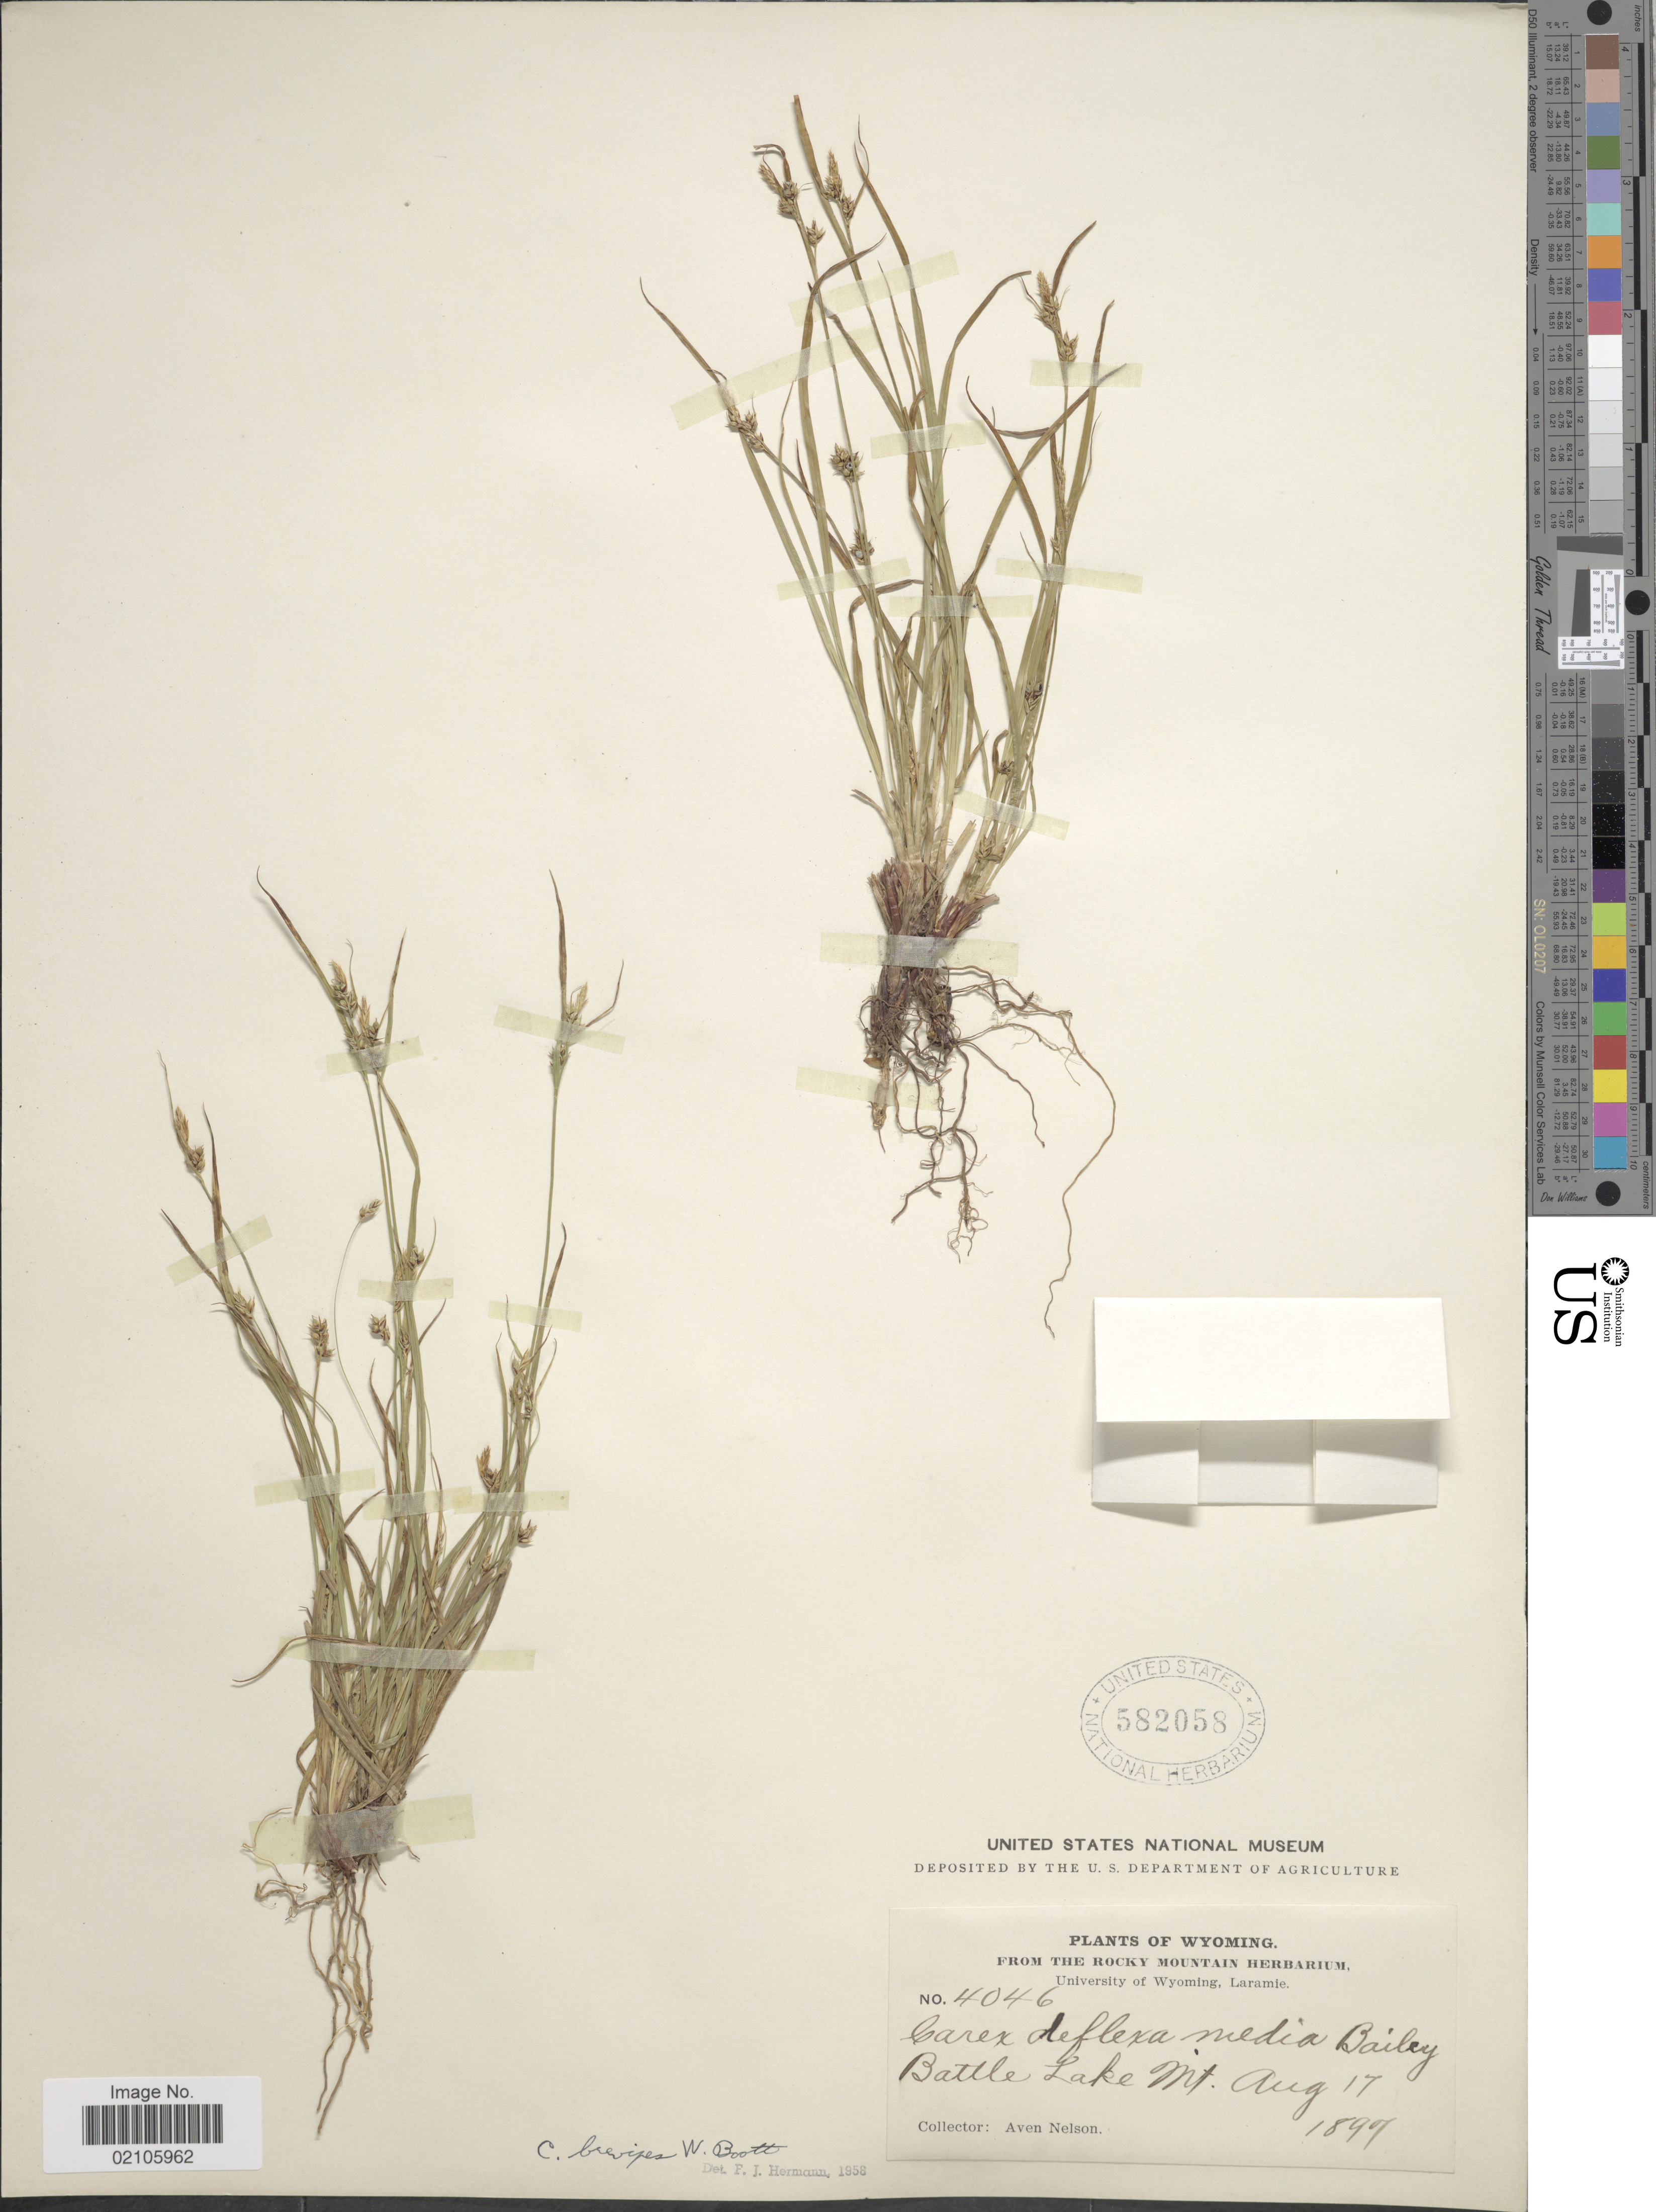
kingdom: Plantae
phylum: Tracheophyta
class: Liliopsida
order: Poales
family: Cyperaceae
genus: Carex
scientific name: Carex rossii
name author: Boott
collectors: A. Nelson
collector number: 4046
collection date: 1897-08-17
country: United States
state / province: Wyoming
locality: Battle Lake Mt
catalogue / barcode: US 582058